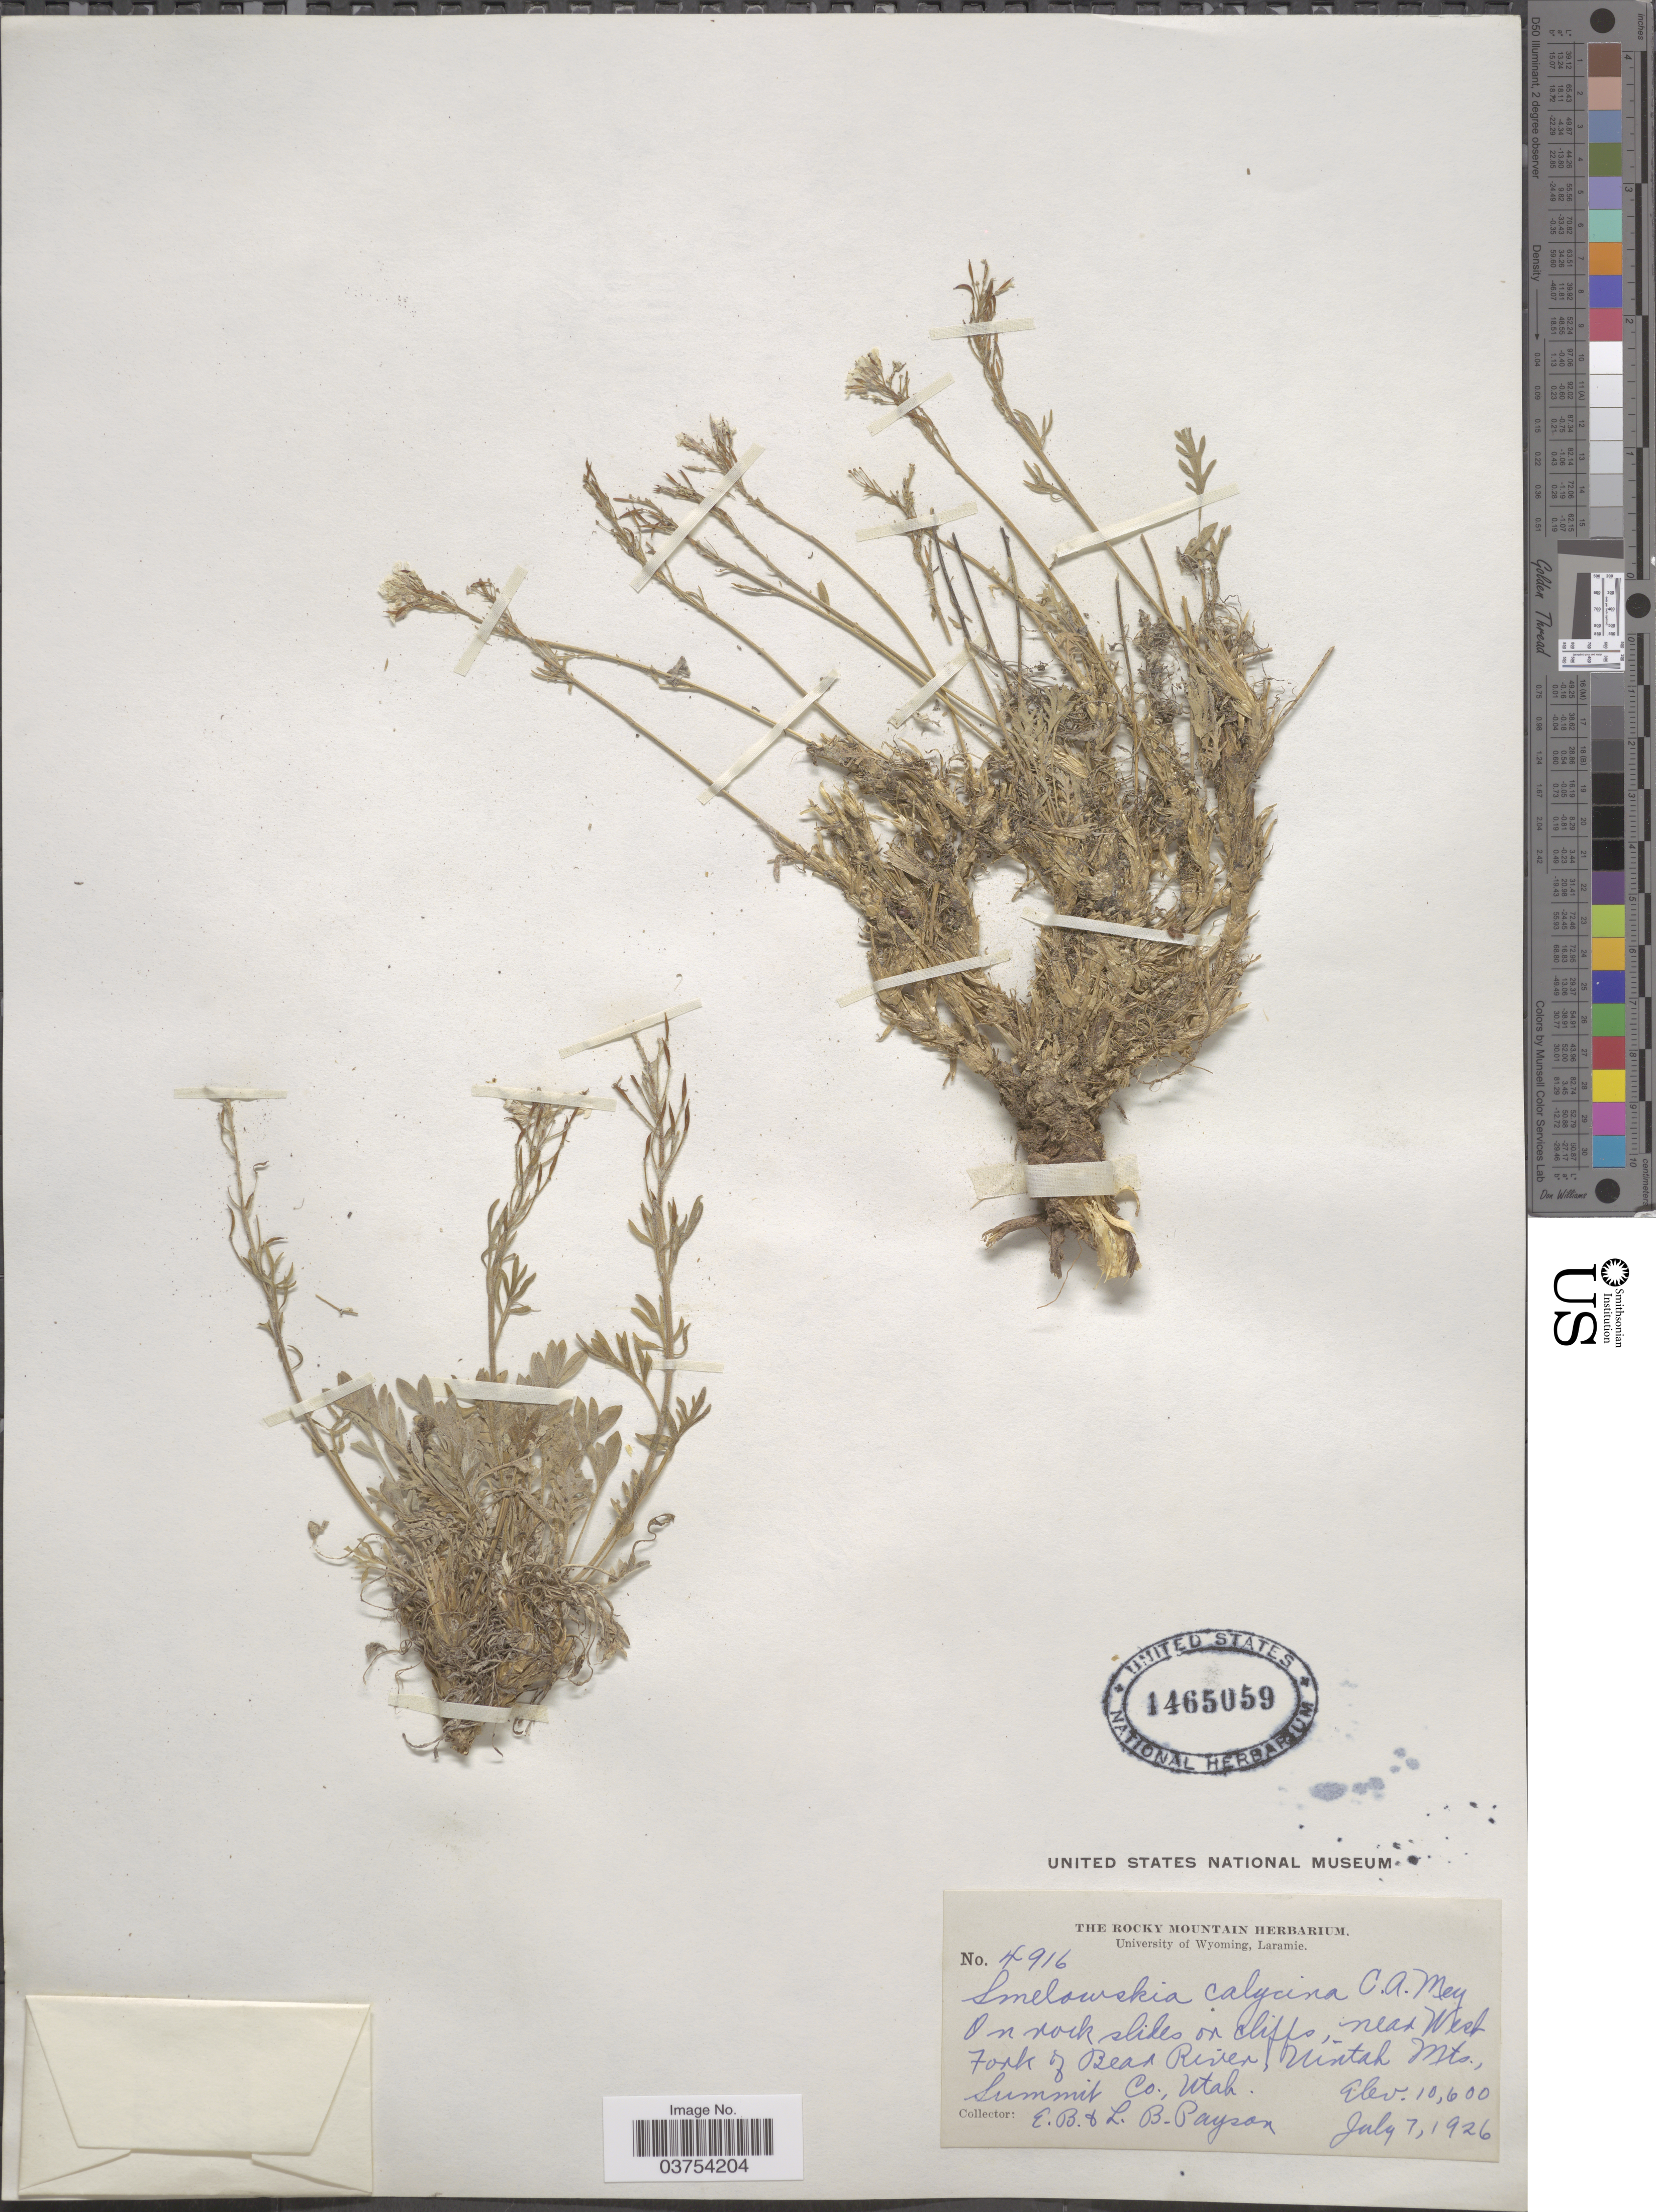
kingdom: Plantae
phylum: Tracheophyta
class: Magnoliopsida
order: Brassicales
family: Brassicaceae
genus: Smelowskia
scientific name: Smelowskia calycina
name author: (Stephan) C.A. Mey.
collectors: E. B. Payson & L. Payson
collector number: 4916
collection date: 1926-07-07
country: United States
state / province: Utah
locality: Near West Fork of Bear River, Uintah Mts., Summit Co.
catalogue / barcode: US 1465059